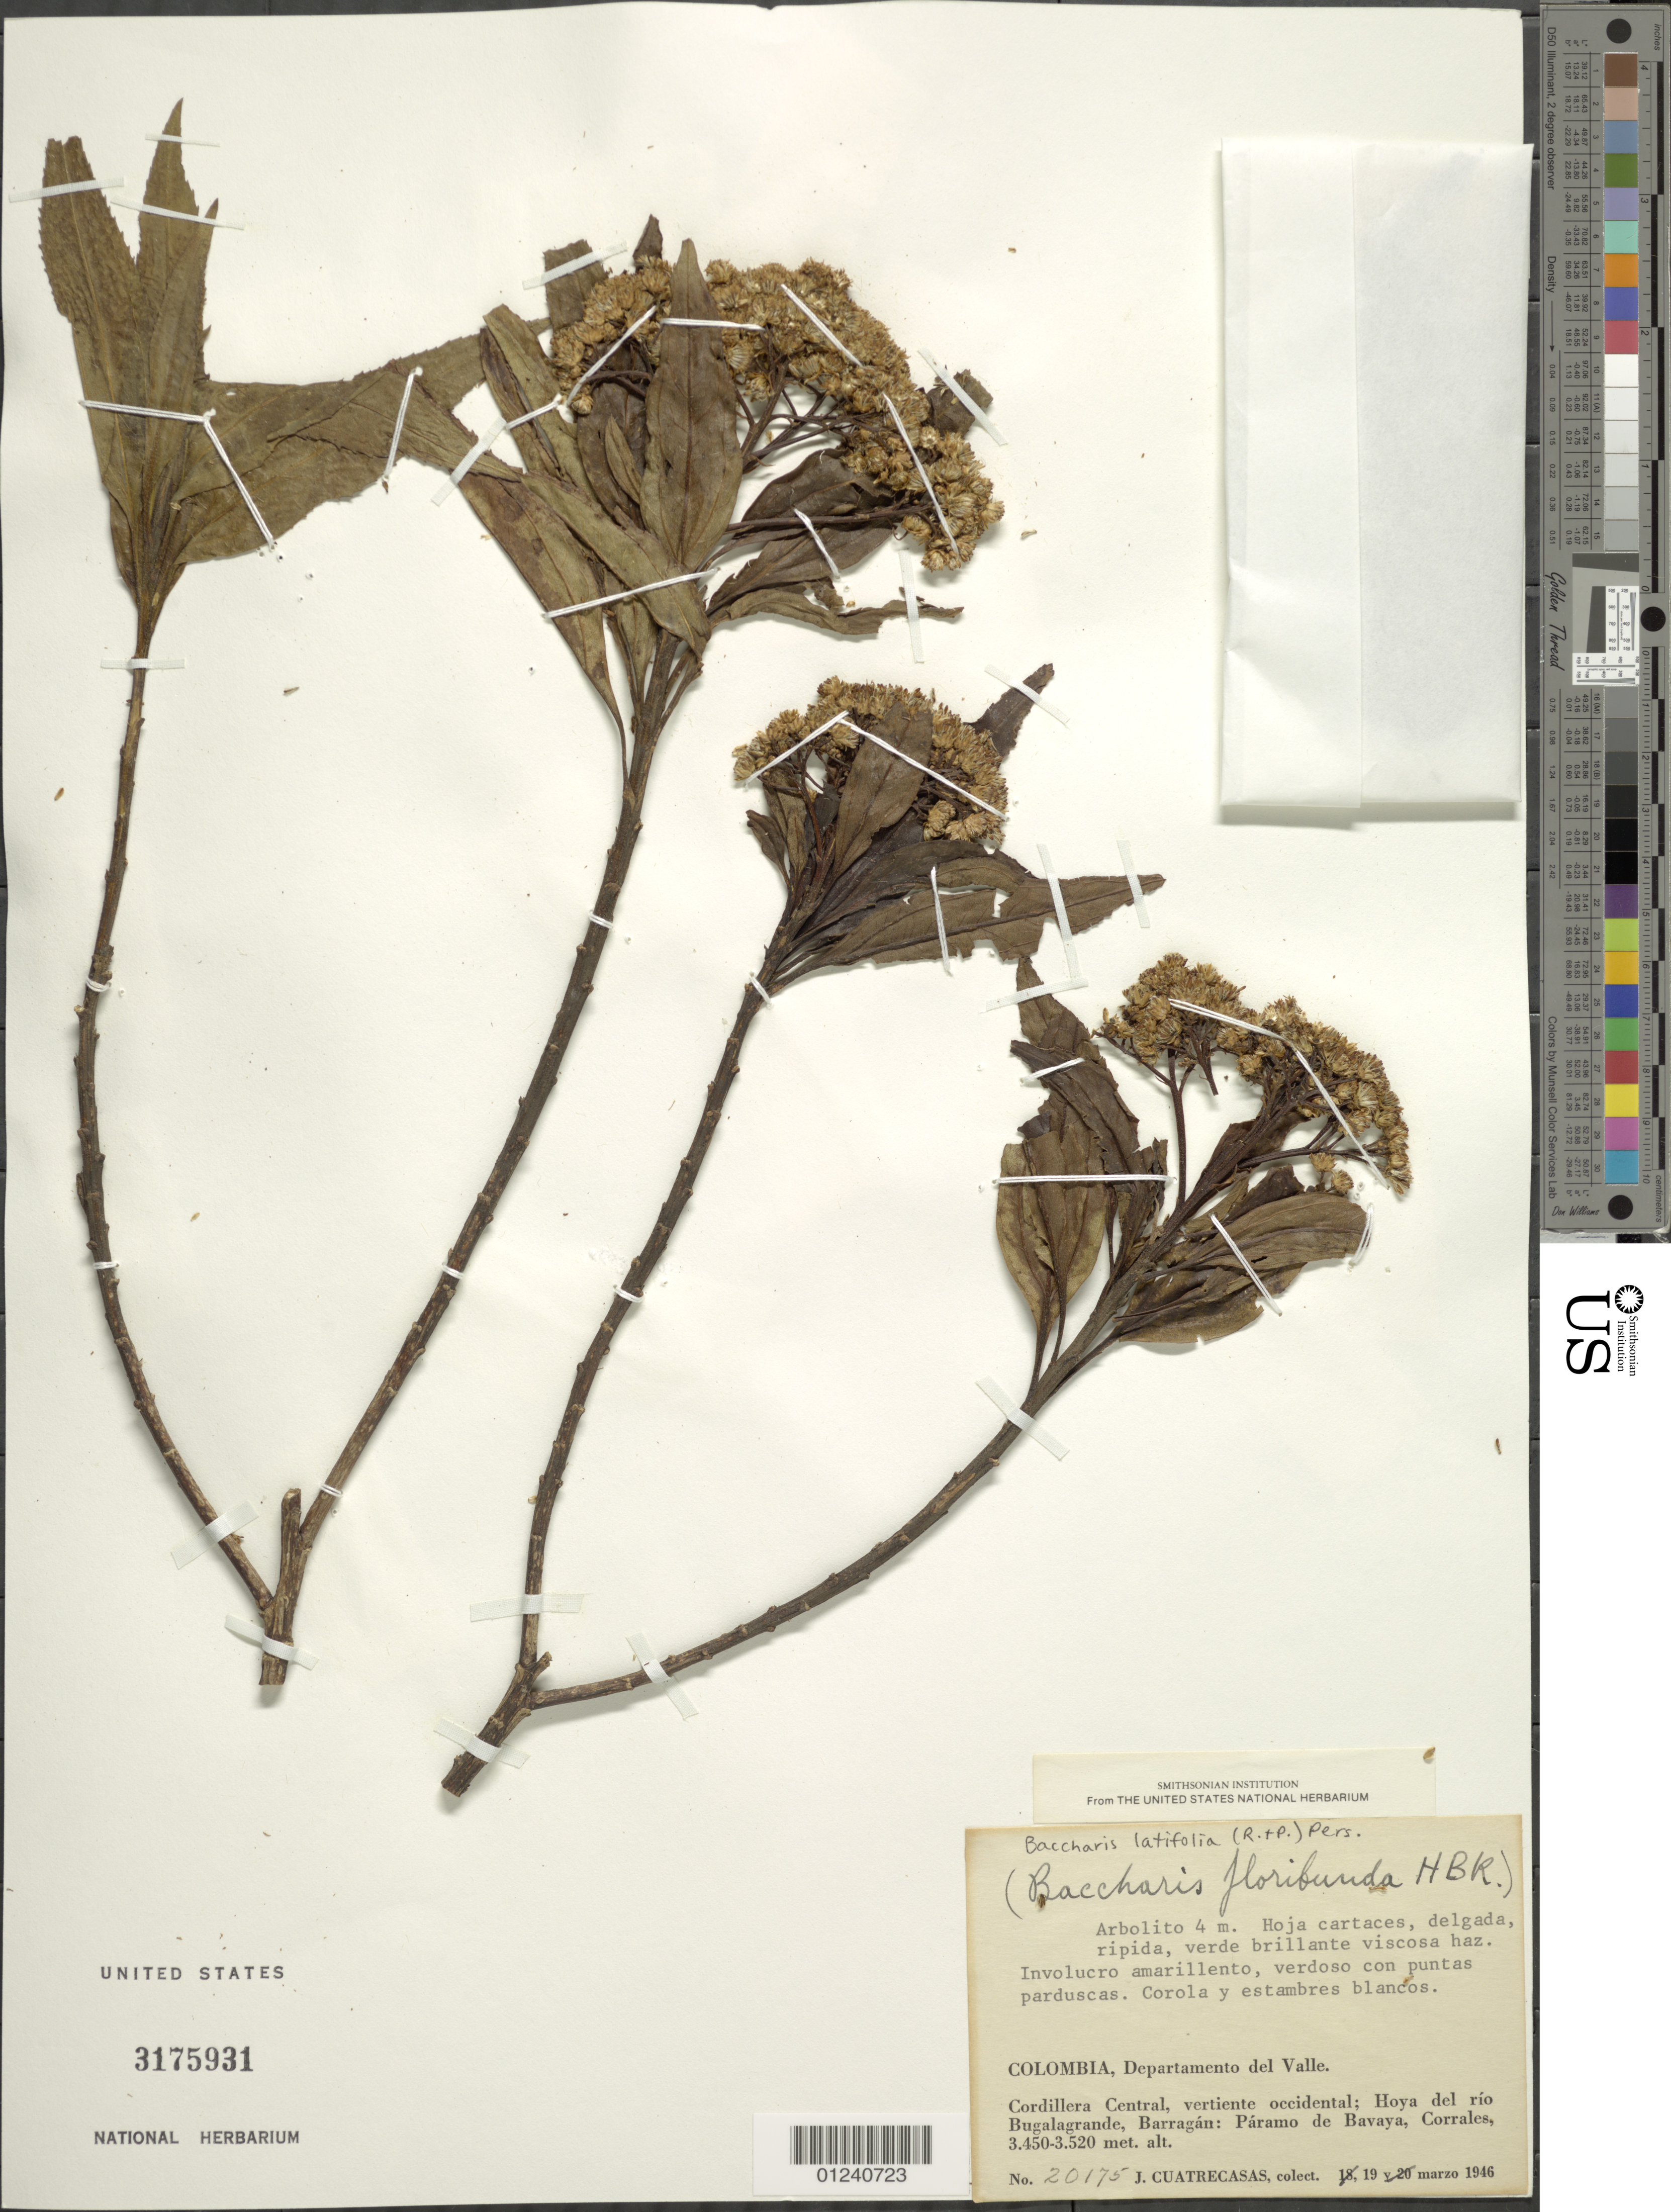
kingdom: Plantae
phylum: Tracheophyta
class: Magnoliopsida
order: Asterales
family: Asteraceae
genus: Baccharis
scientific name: Baccharis latifolia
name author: (Ruiz & Pav.) Pers.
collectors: J. Cuatrecasas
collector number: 20175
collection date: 1946-03-19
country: Colombia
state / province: Valle del Cauca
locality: Cordillera Central, vertiente occidental; Hoya del río Bugalagrande, Brarragán: Páramo de Bavaya, Corrales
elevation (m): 3450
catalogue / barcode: US 3175931